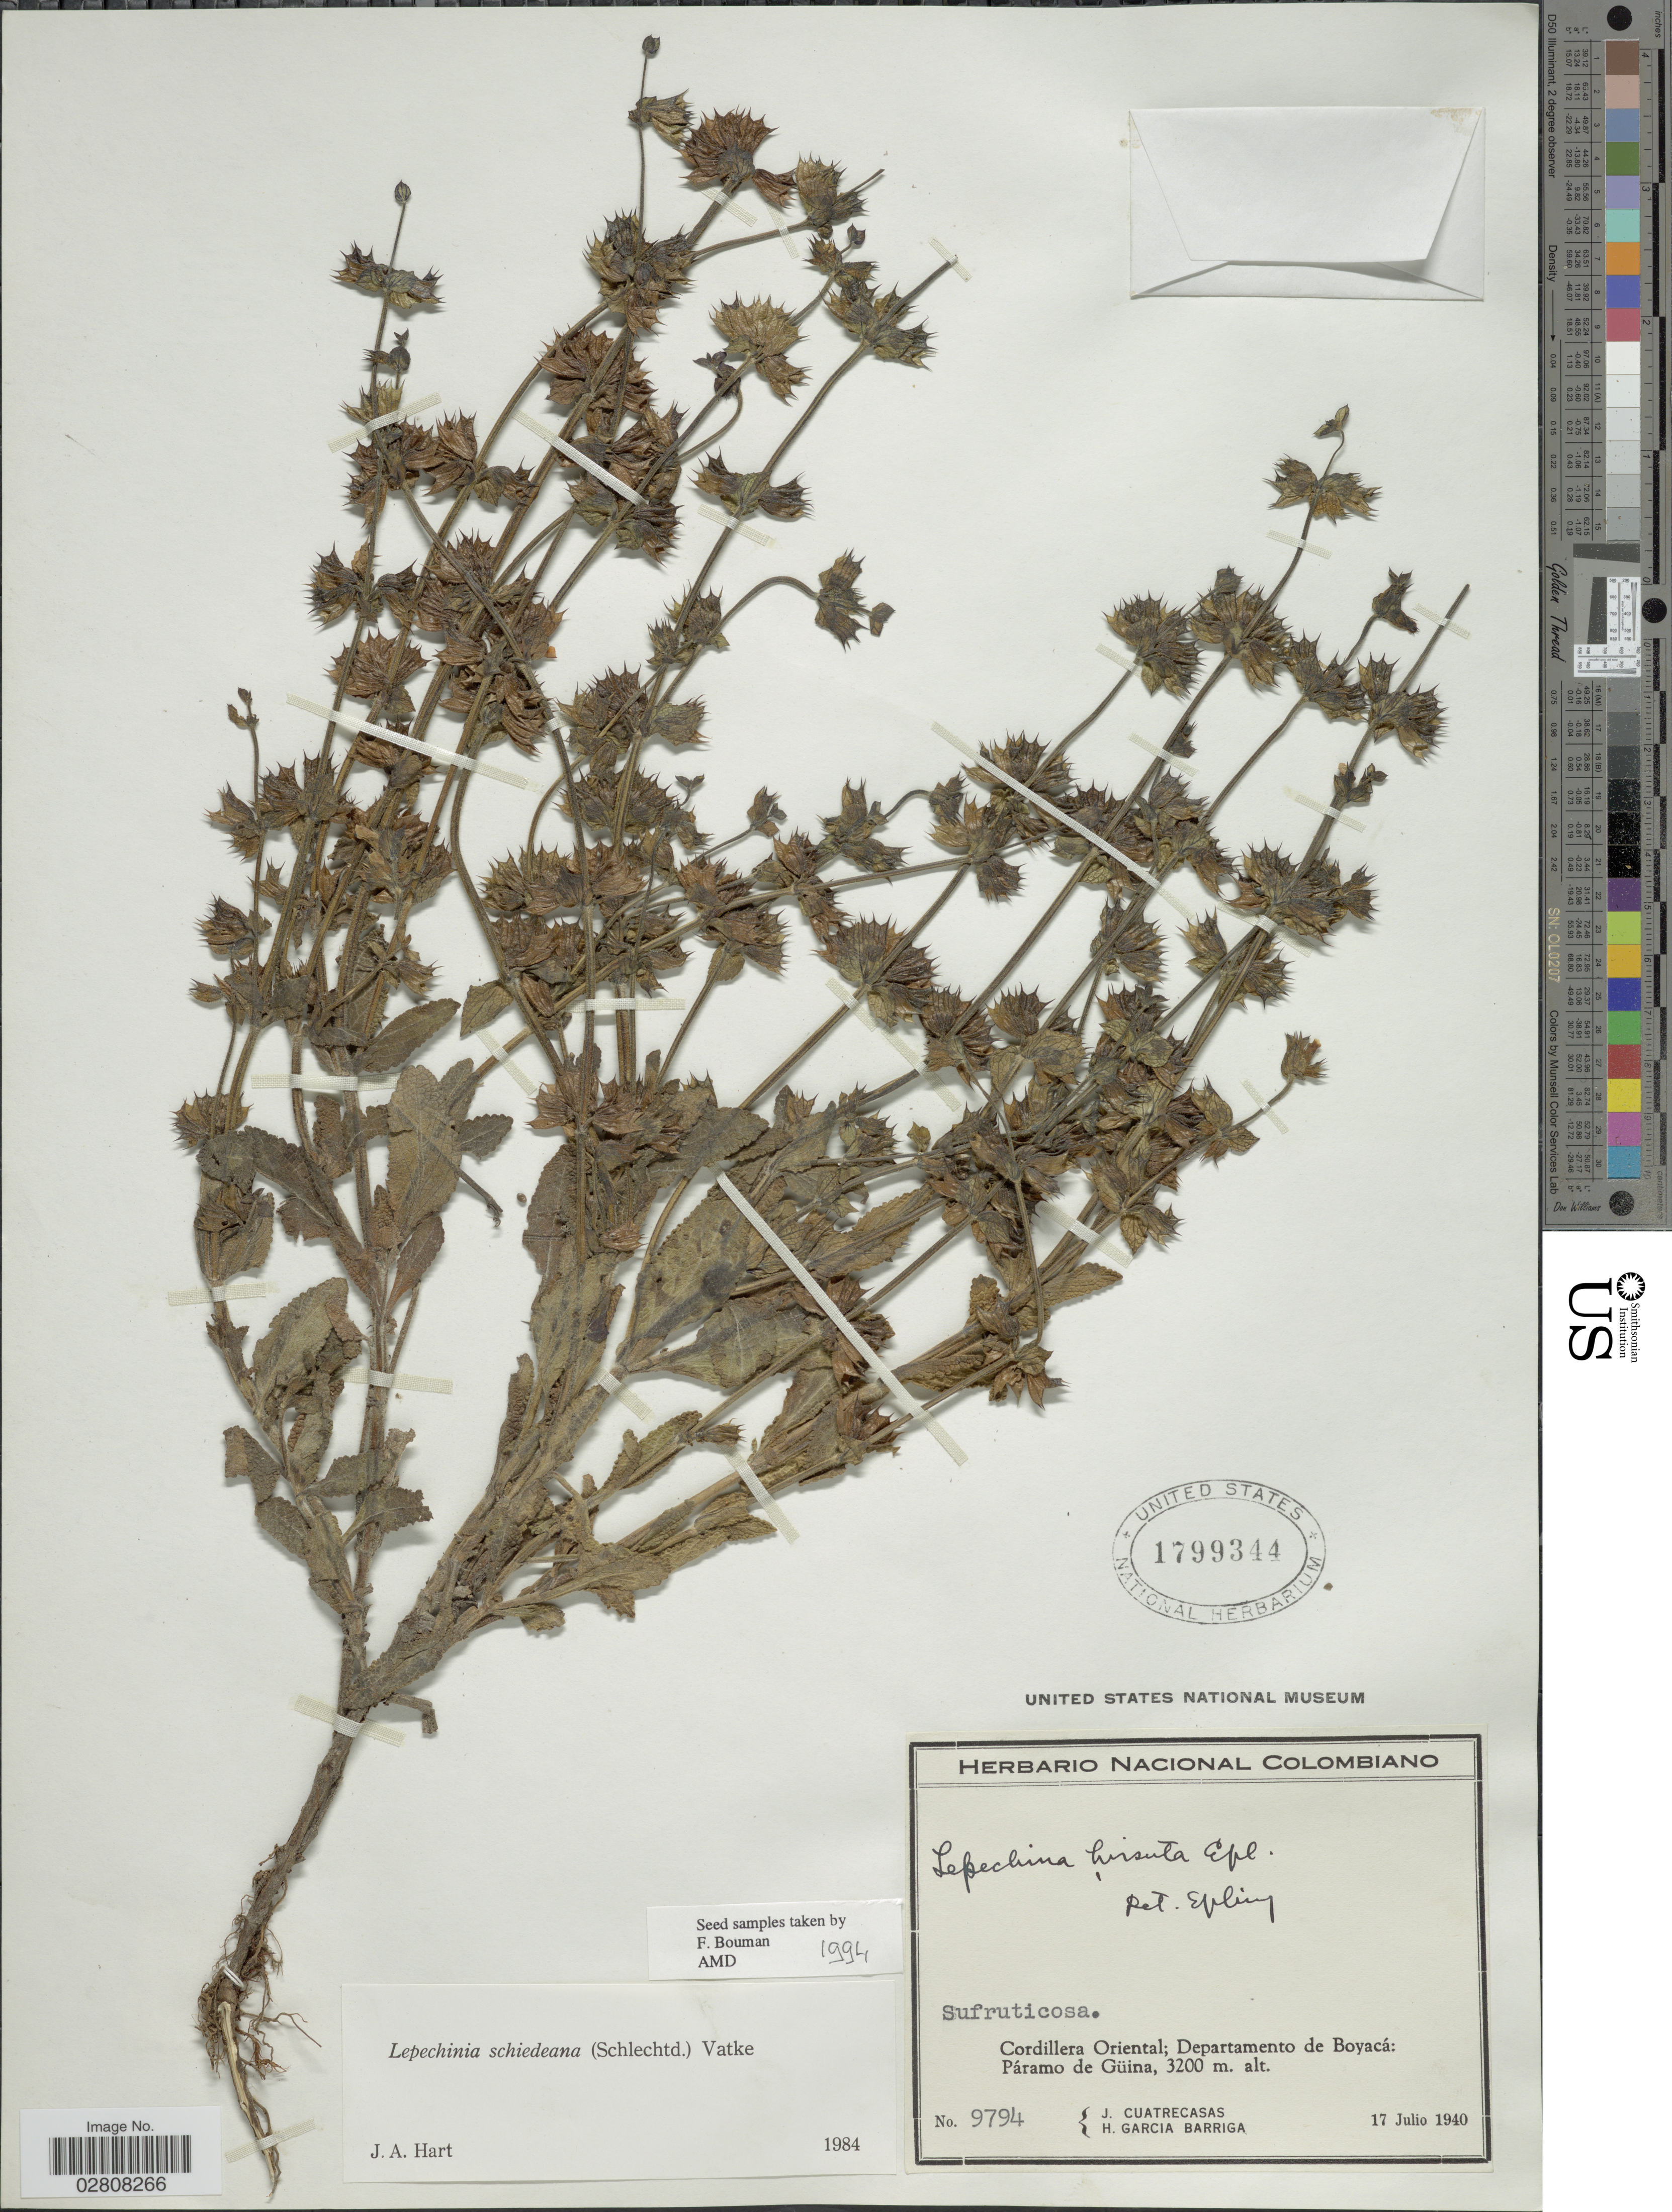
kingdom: Plantae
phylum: Tracheophyta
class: Magnoliopsida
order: Lamiales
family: Lamiaceae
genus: Lepechinia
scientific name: Lepechinia schiedeana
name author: (Schltdl.) Vatke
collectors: J. Cuatrecasas & H. García Barriga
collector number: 9794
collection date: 1940-07-17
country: Colombia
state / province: Boyacá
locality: Cordillera Oriental: Departamento de Boyacá: Páramo de Güina.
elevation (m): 3200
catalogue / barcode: US 1799344